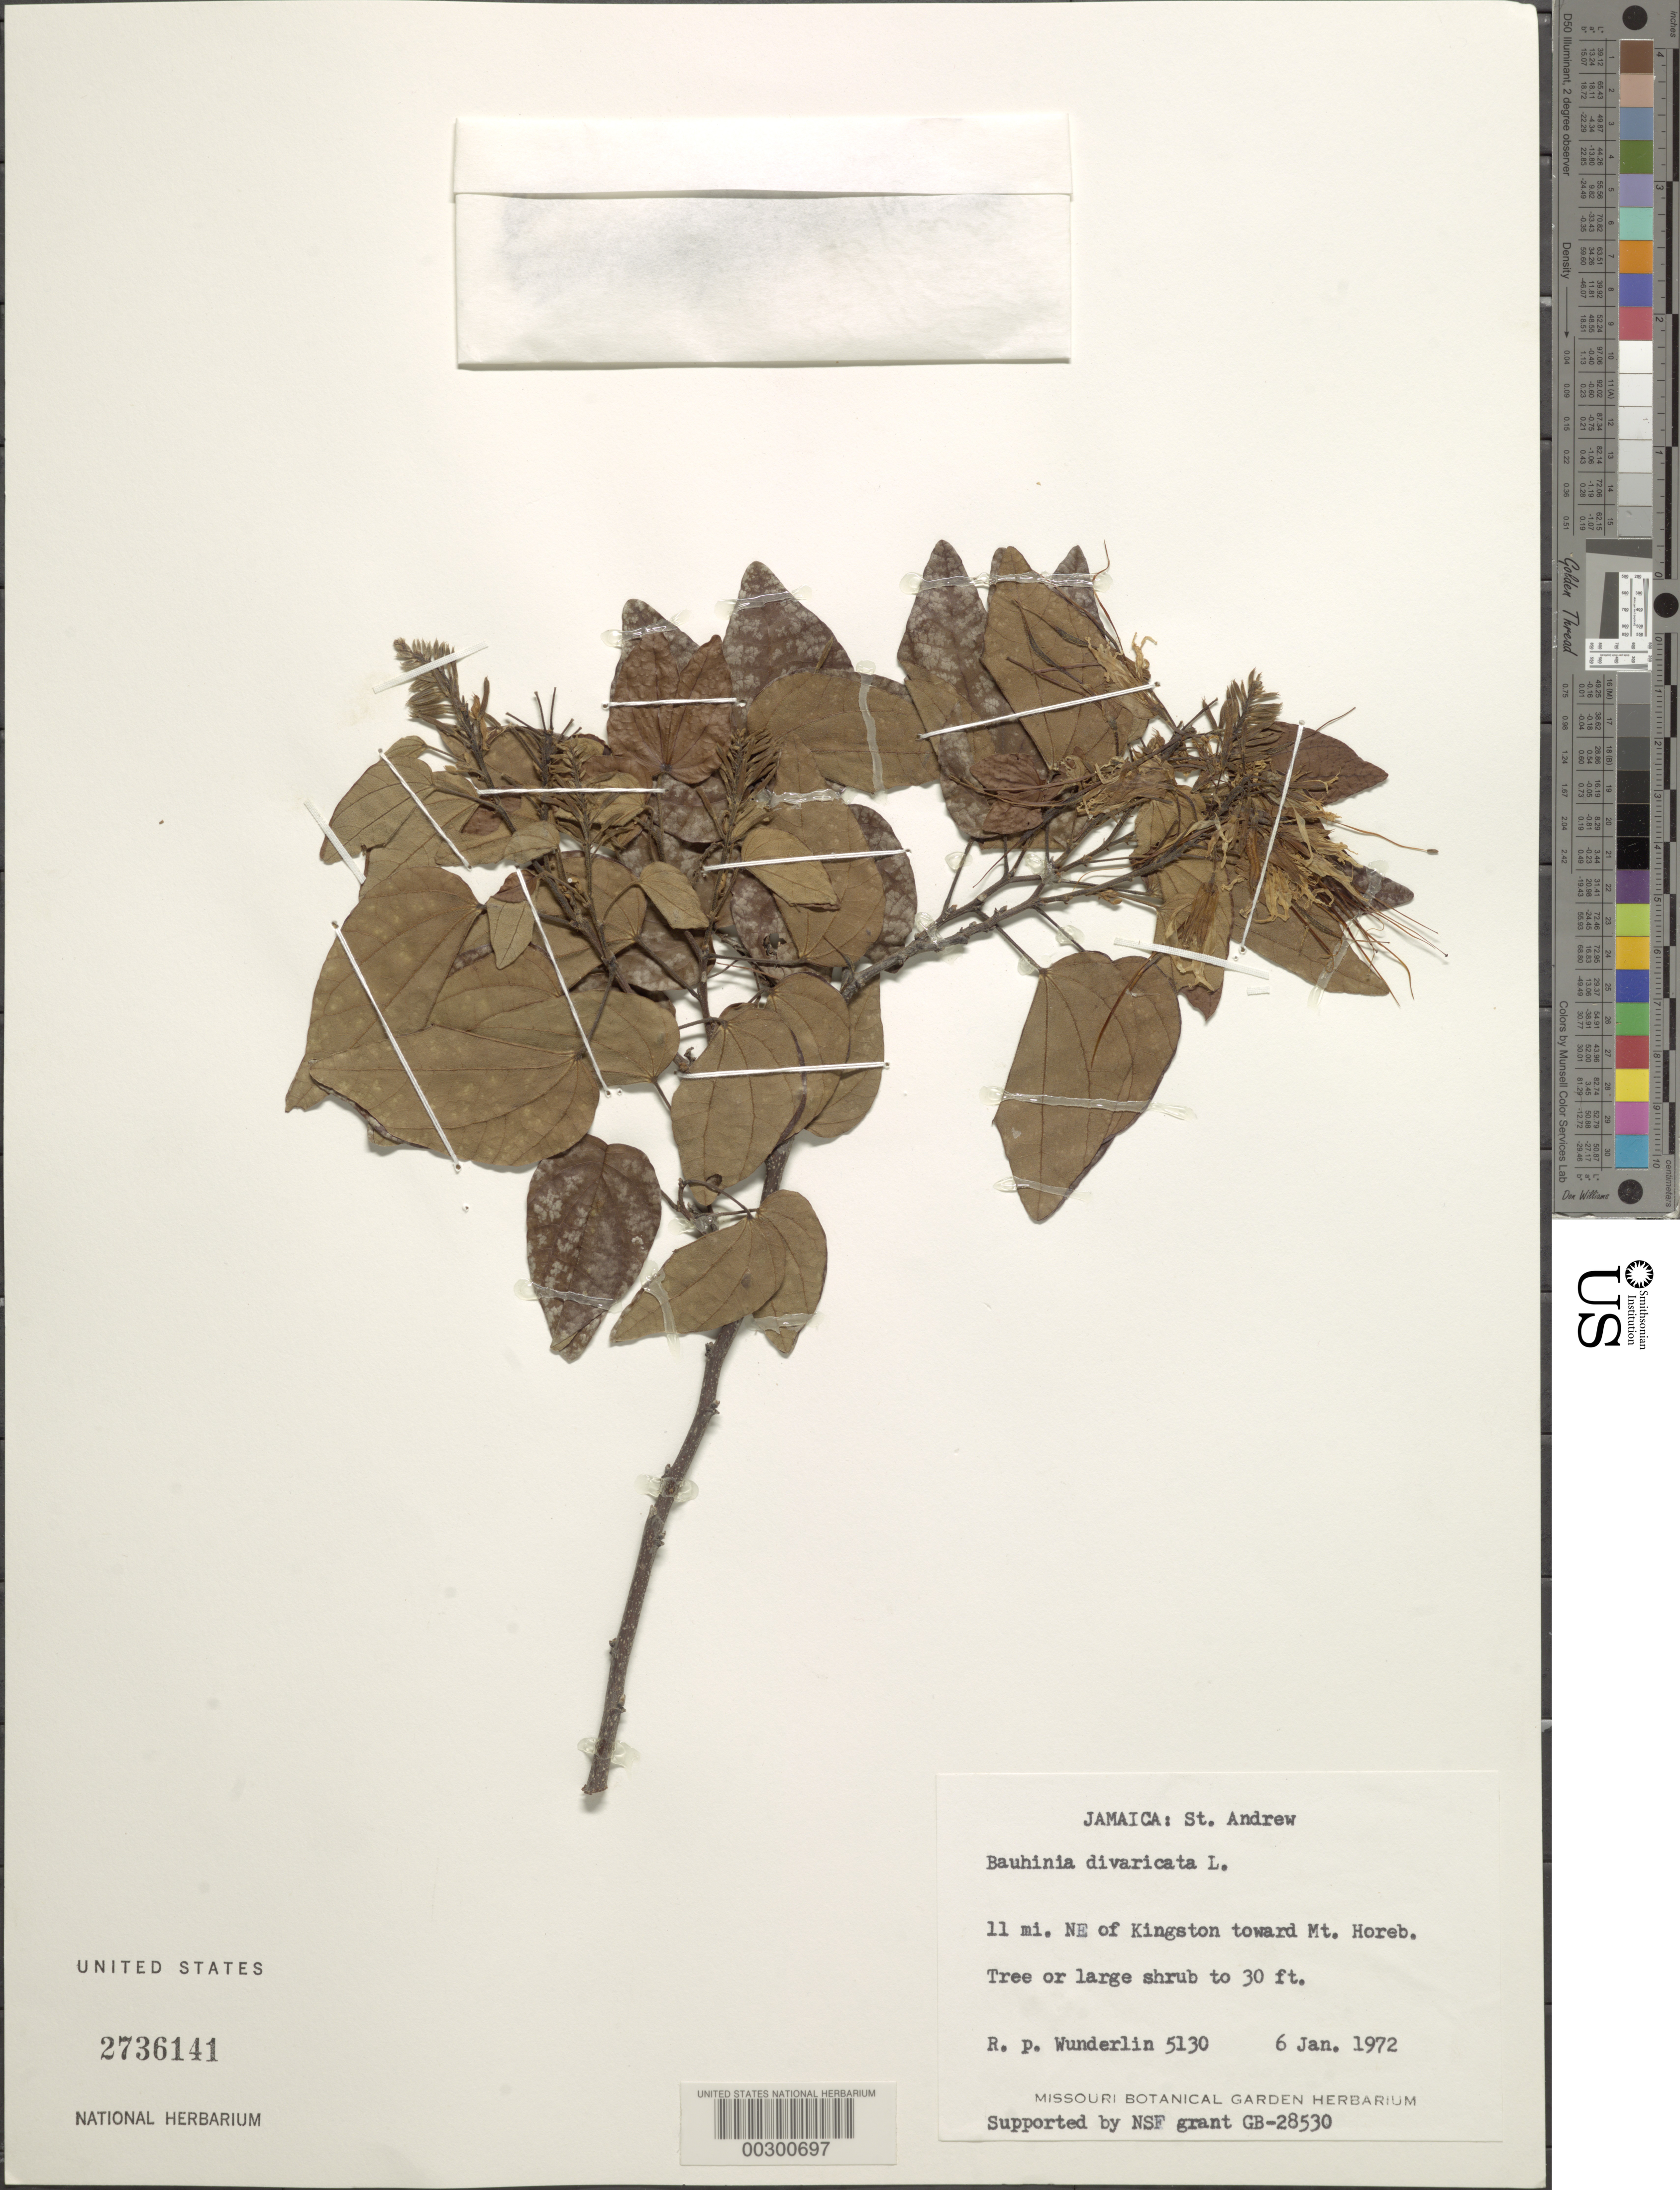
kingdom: Plantae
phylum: Tracheophyta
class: Magnoliopsida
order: Fabales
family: Fabaceae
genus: Bauhinia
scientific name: Bauhinia divaricata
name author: L.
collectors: R. P. Wunderlin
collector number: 5130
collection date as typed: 06 Jan 1972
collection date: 1972-01-06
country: Jamaica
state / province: Saint Andrew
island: Greater Antilles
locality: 11 mi ne of kingston toward mt. horeb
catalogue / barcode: US 2736141